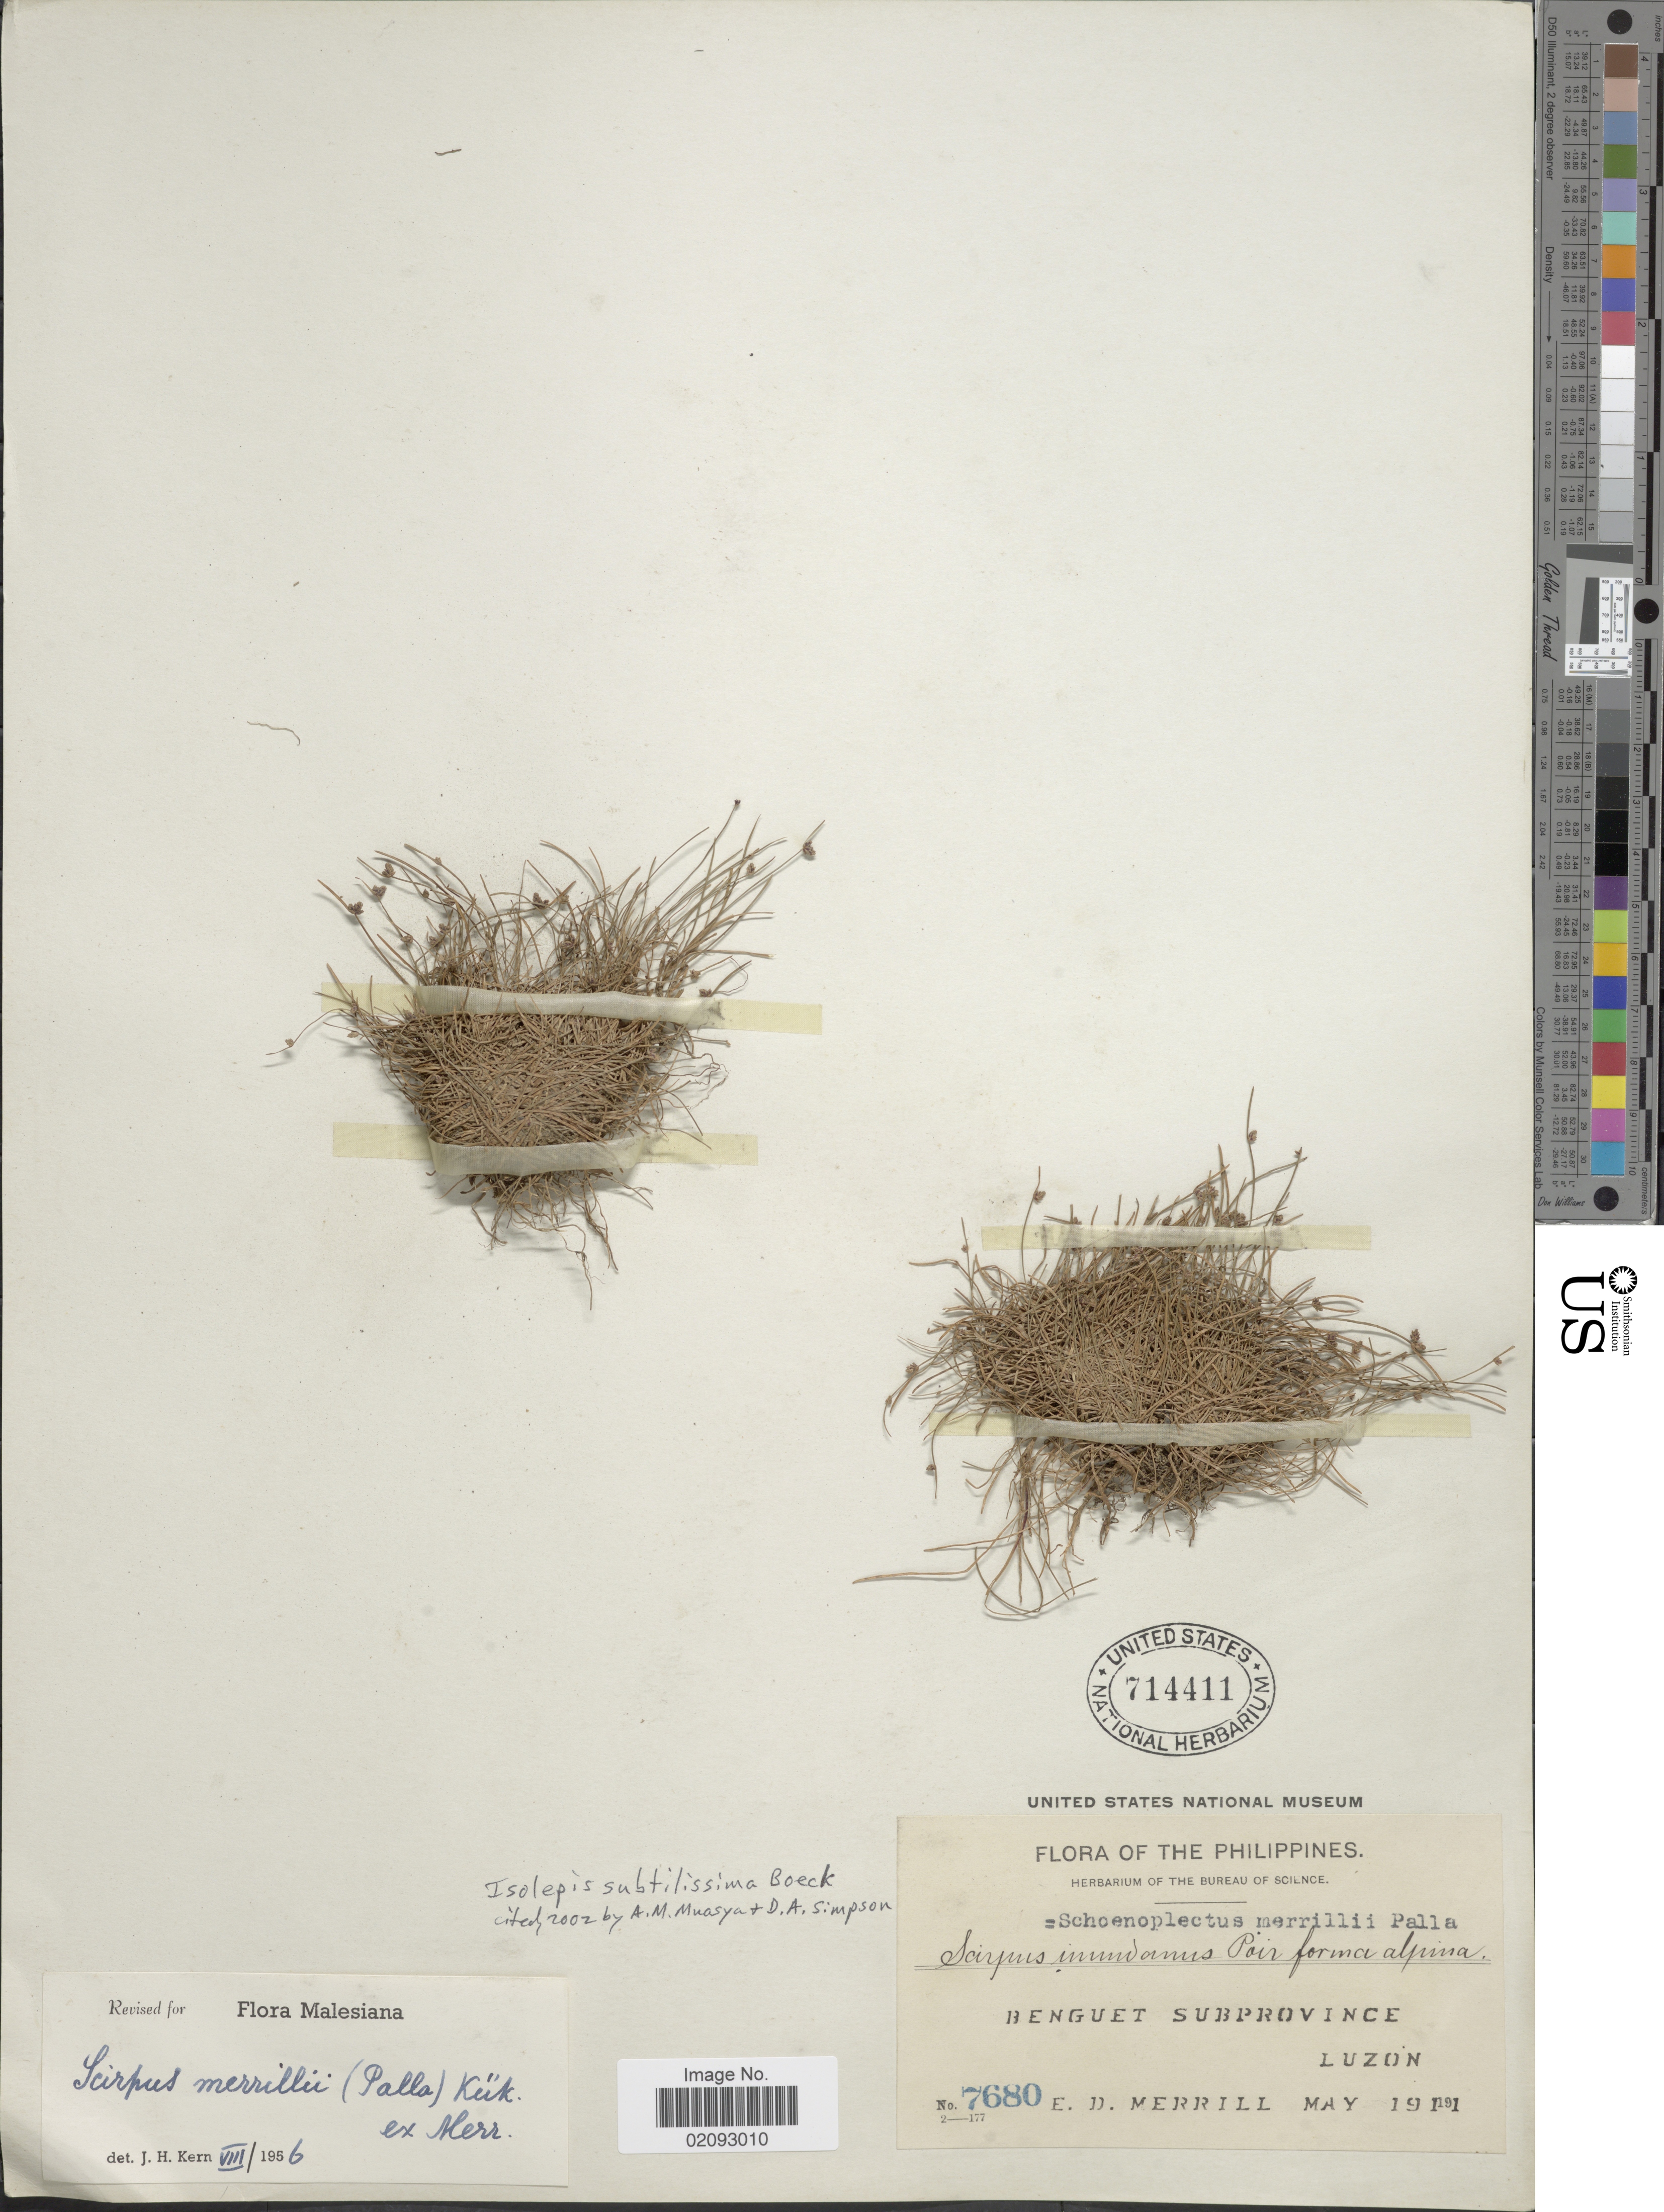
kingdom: Plantae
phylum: Tracheophyta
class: Liliopsida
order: Poales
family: Cyperaceae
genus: Isolepis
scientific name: Isolepis subtilissima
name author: Boeckeler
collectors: E. D. Merrill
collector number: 7680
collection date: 1911-05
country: Philippines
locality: Benguet Subprovince, Luzon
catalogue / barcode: US 714411